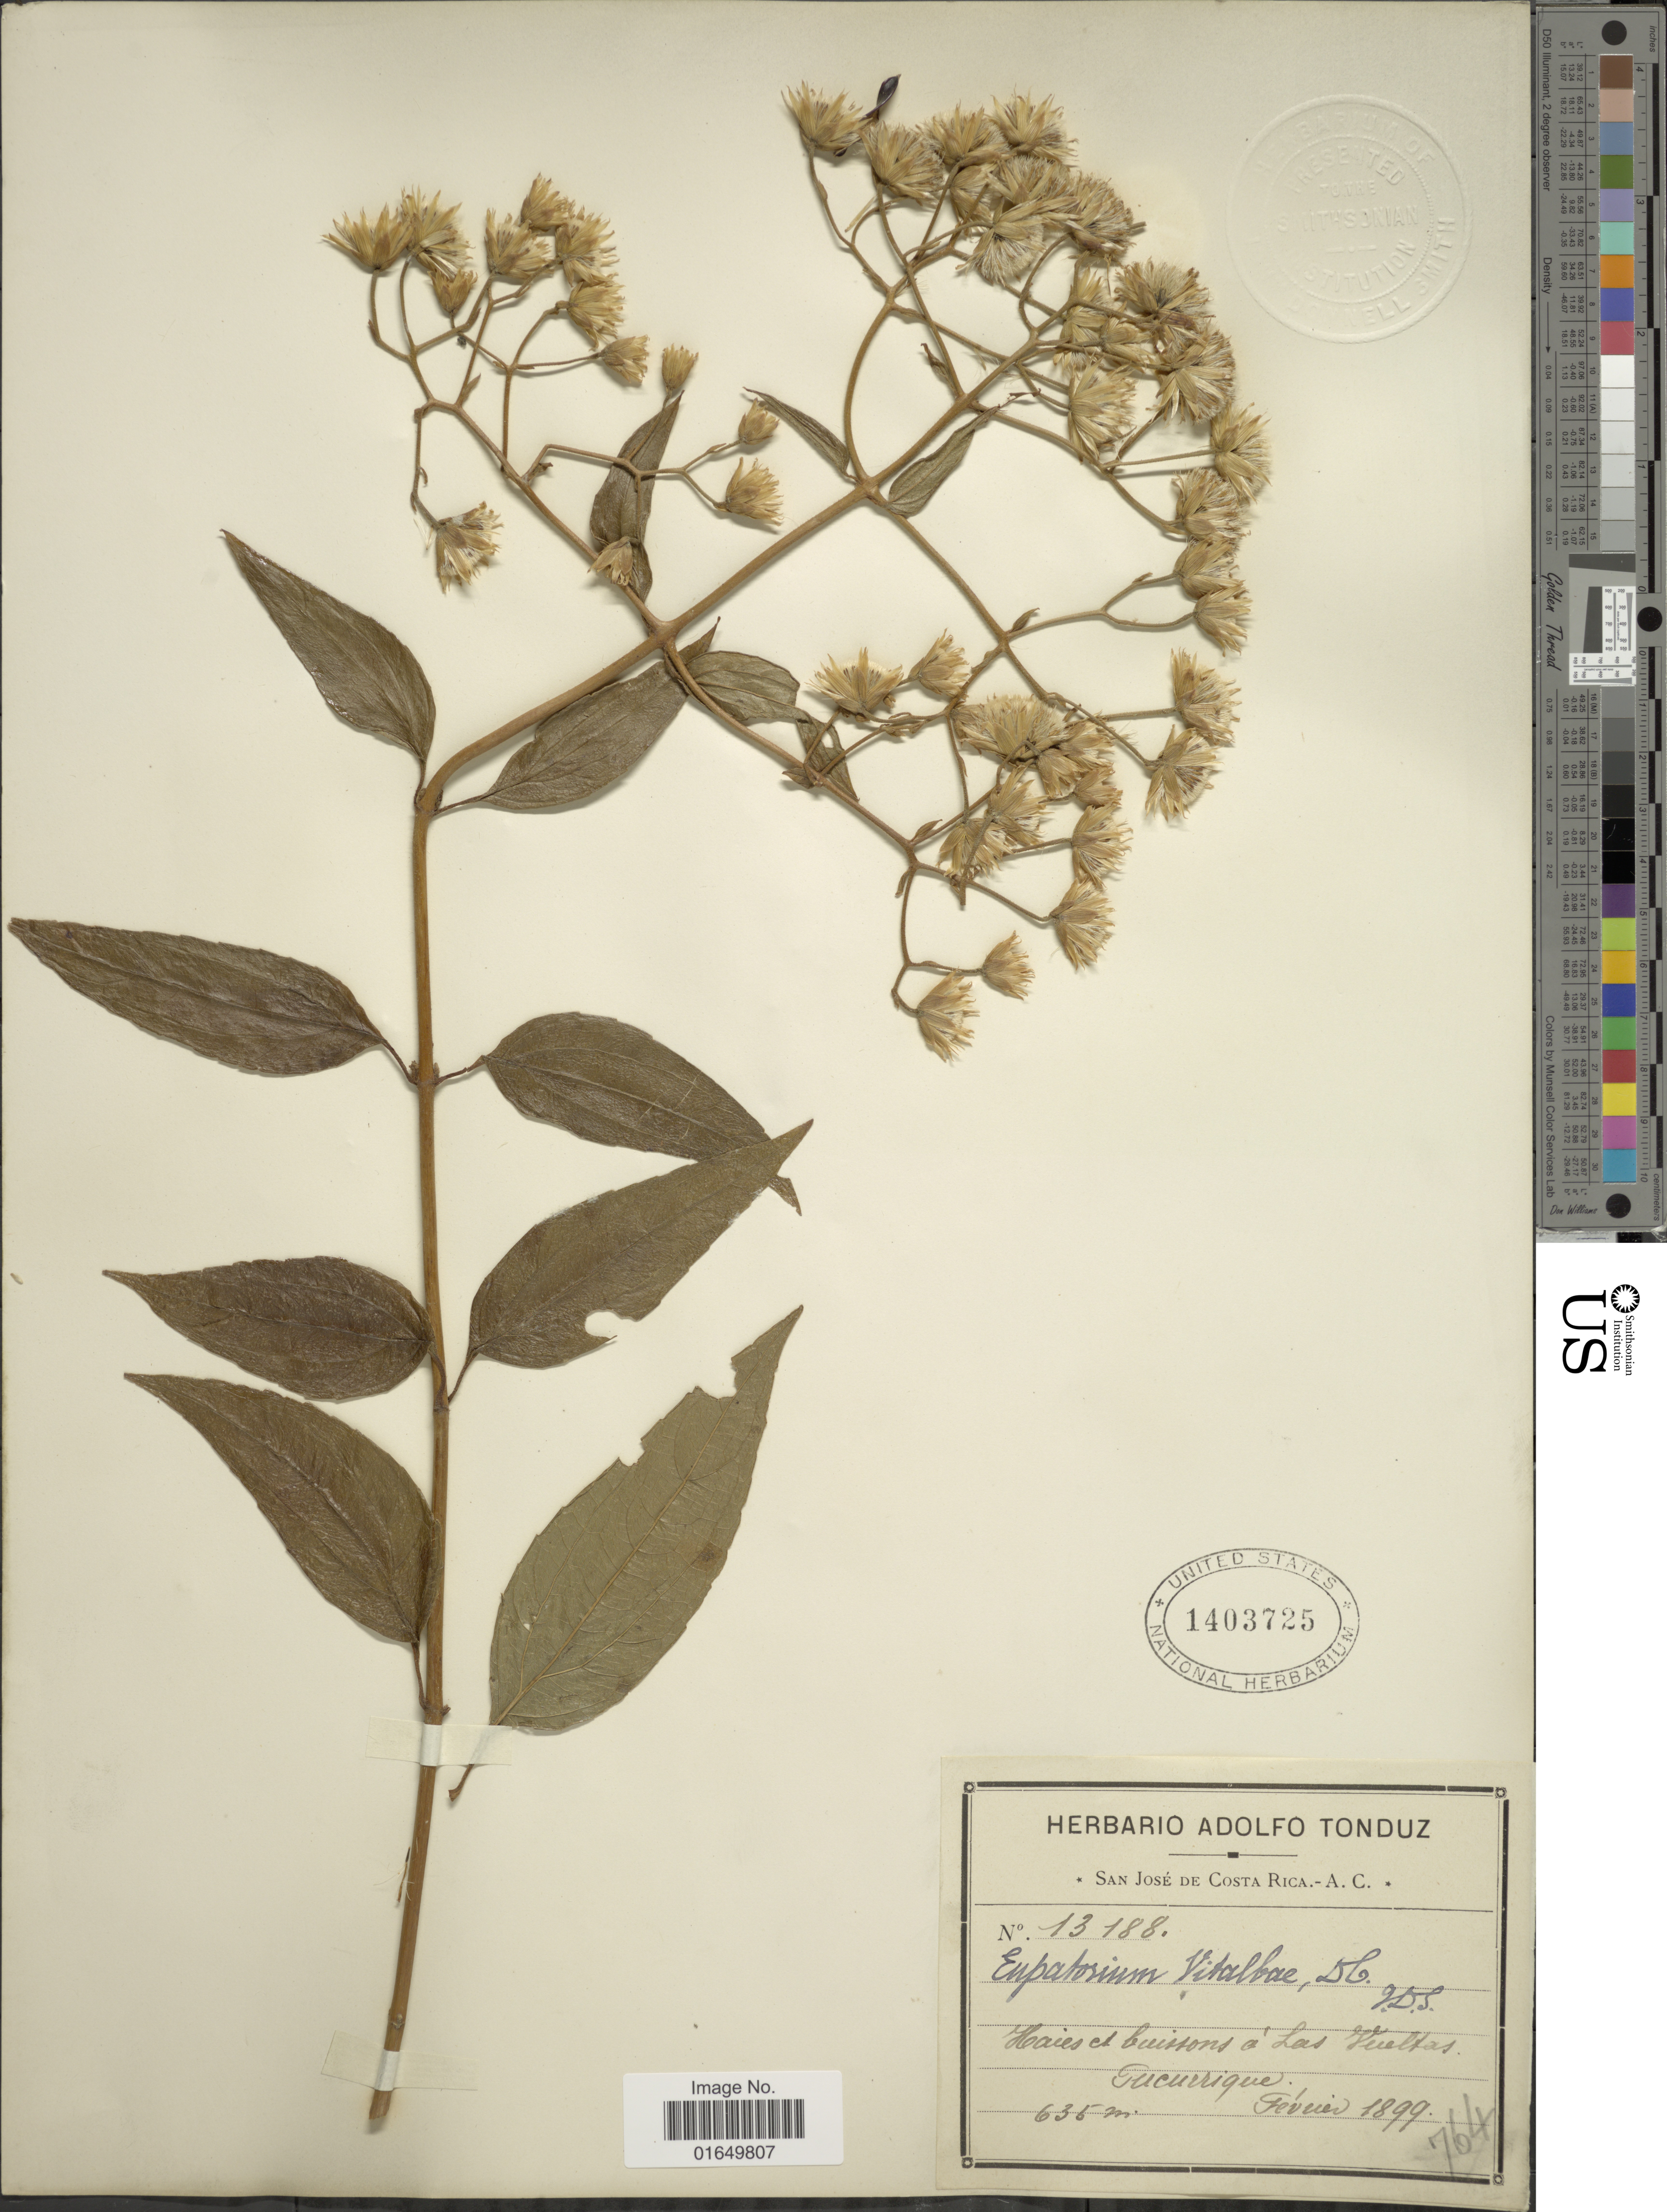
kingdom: Plantae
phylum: Tracheophyta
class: Magnoliopsida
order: Asterales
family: Asteraceae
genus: Heterocondylus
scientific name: Heterocondylus vitalbae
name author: (DC.) R.M. King & H. Rob.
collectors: ex Herb. Adolfo Tonduz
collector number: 13188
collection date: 1899-02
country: Costa Rica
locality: Haces et buissons a las Vueltas. Tucurrique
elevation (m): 635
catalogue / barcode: US 1403725